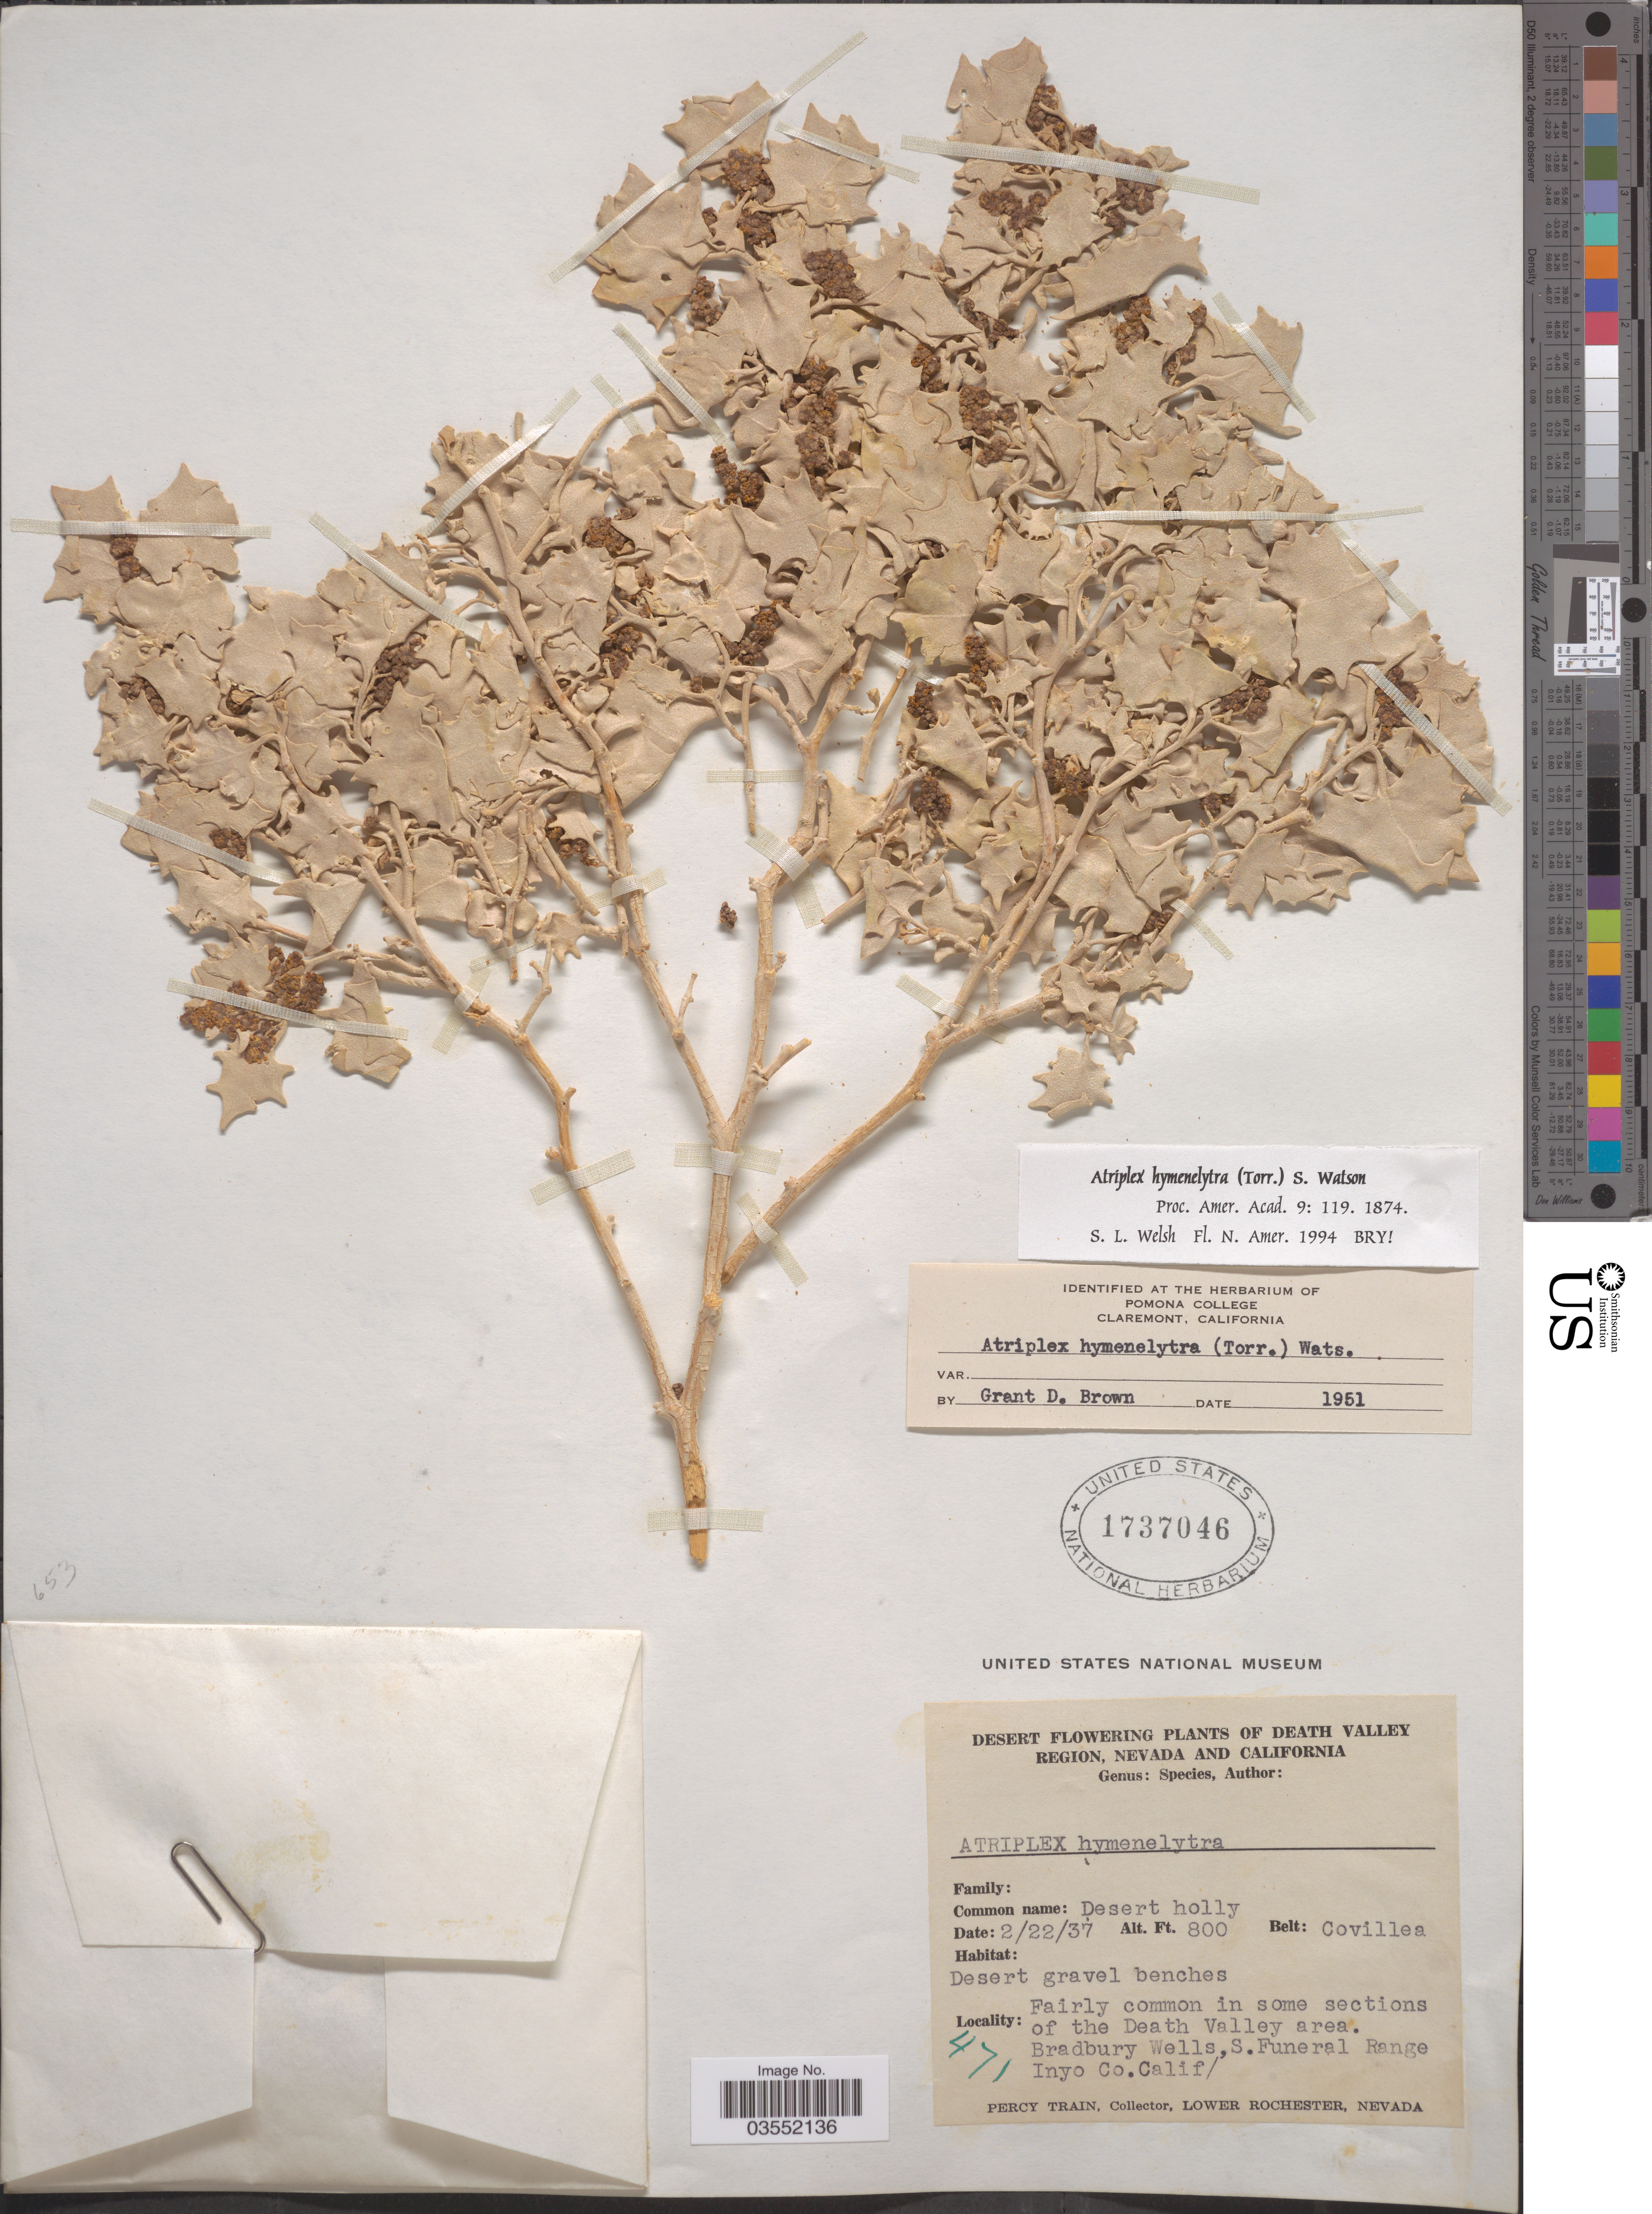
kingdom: Plantae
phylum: Tracheophyta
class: Magnoliopsida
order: Caryophyllales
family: Amaranthaceae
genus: Atriplex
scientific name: Atriplex hymenelytra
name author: (Torr.) S. Watson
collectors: P. Train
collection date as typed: Transcribed d/m/y: 22/2/37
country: United States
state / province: California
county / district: Inyo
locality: Desert. Death Valley Region. Fairly common in some sections of the Death Valley area. Bradbury Wells, S. Funeral Range, Inyo Co. Belt: Covillea.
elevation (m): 244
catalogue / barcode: US 1737046